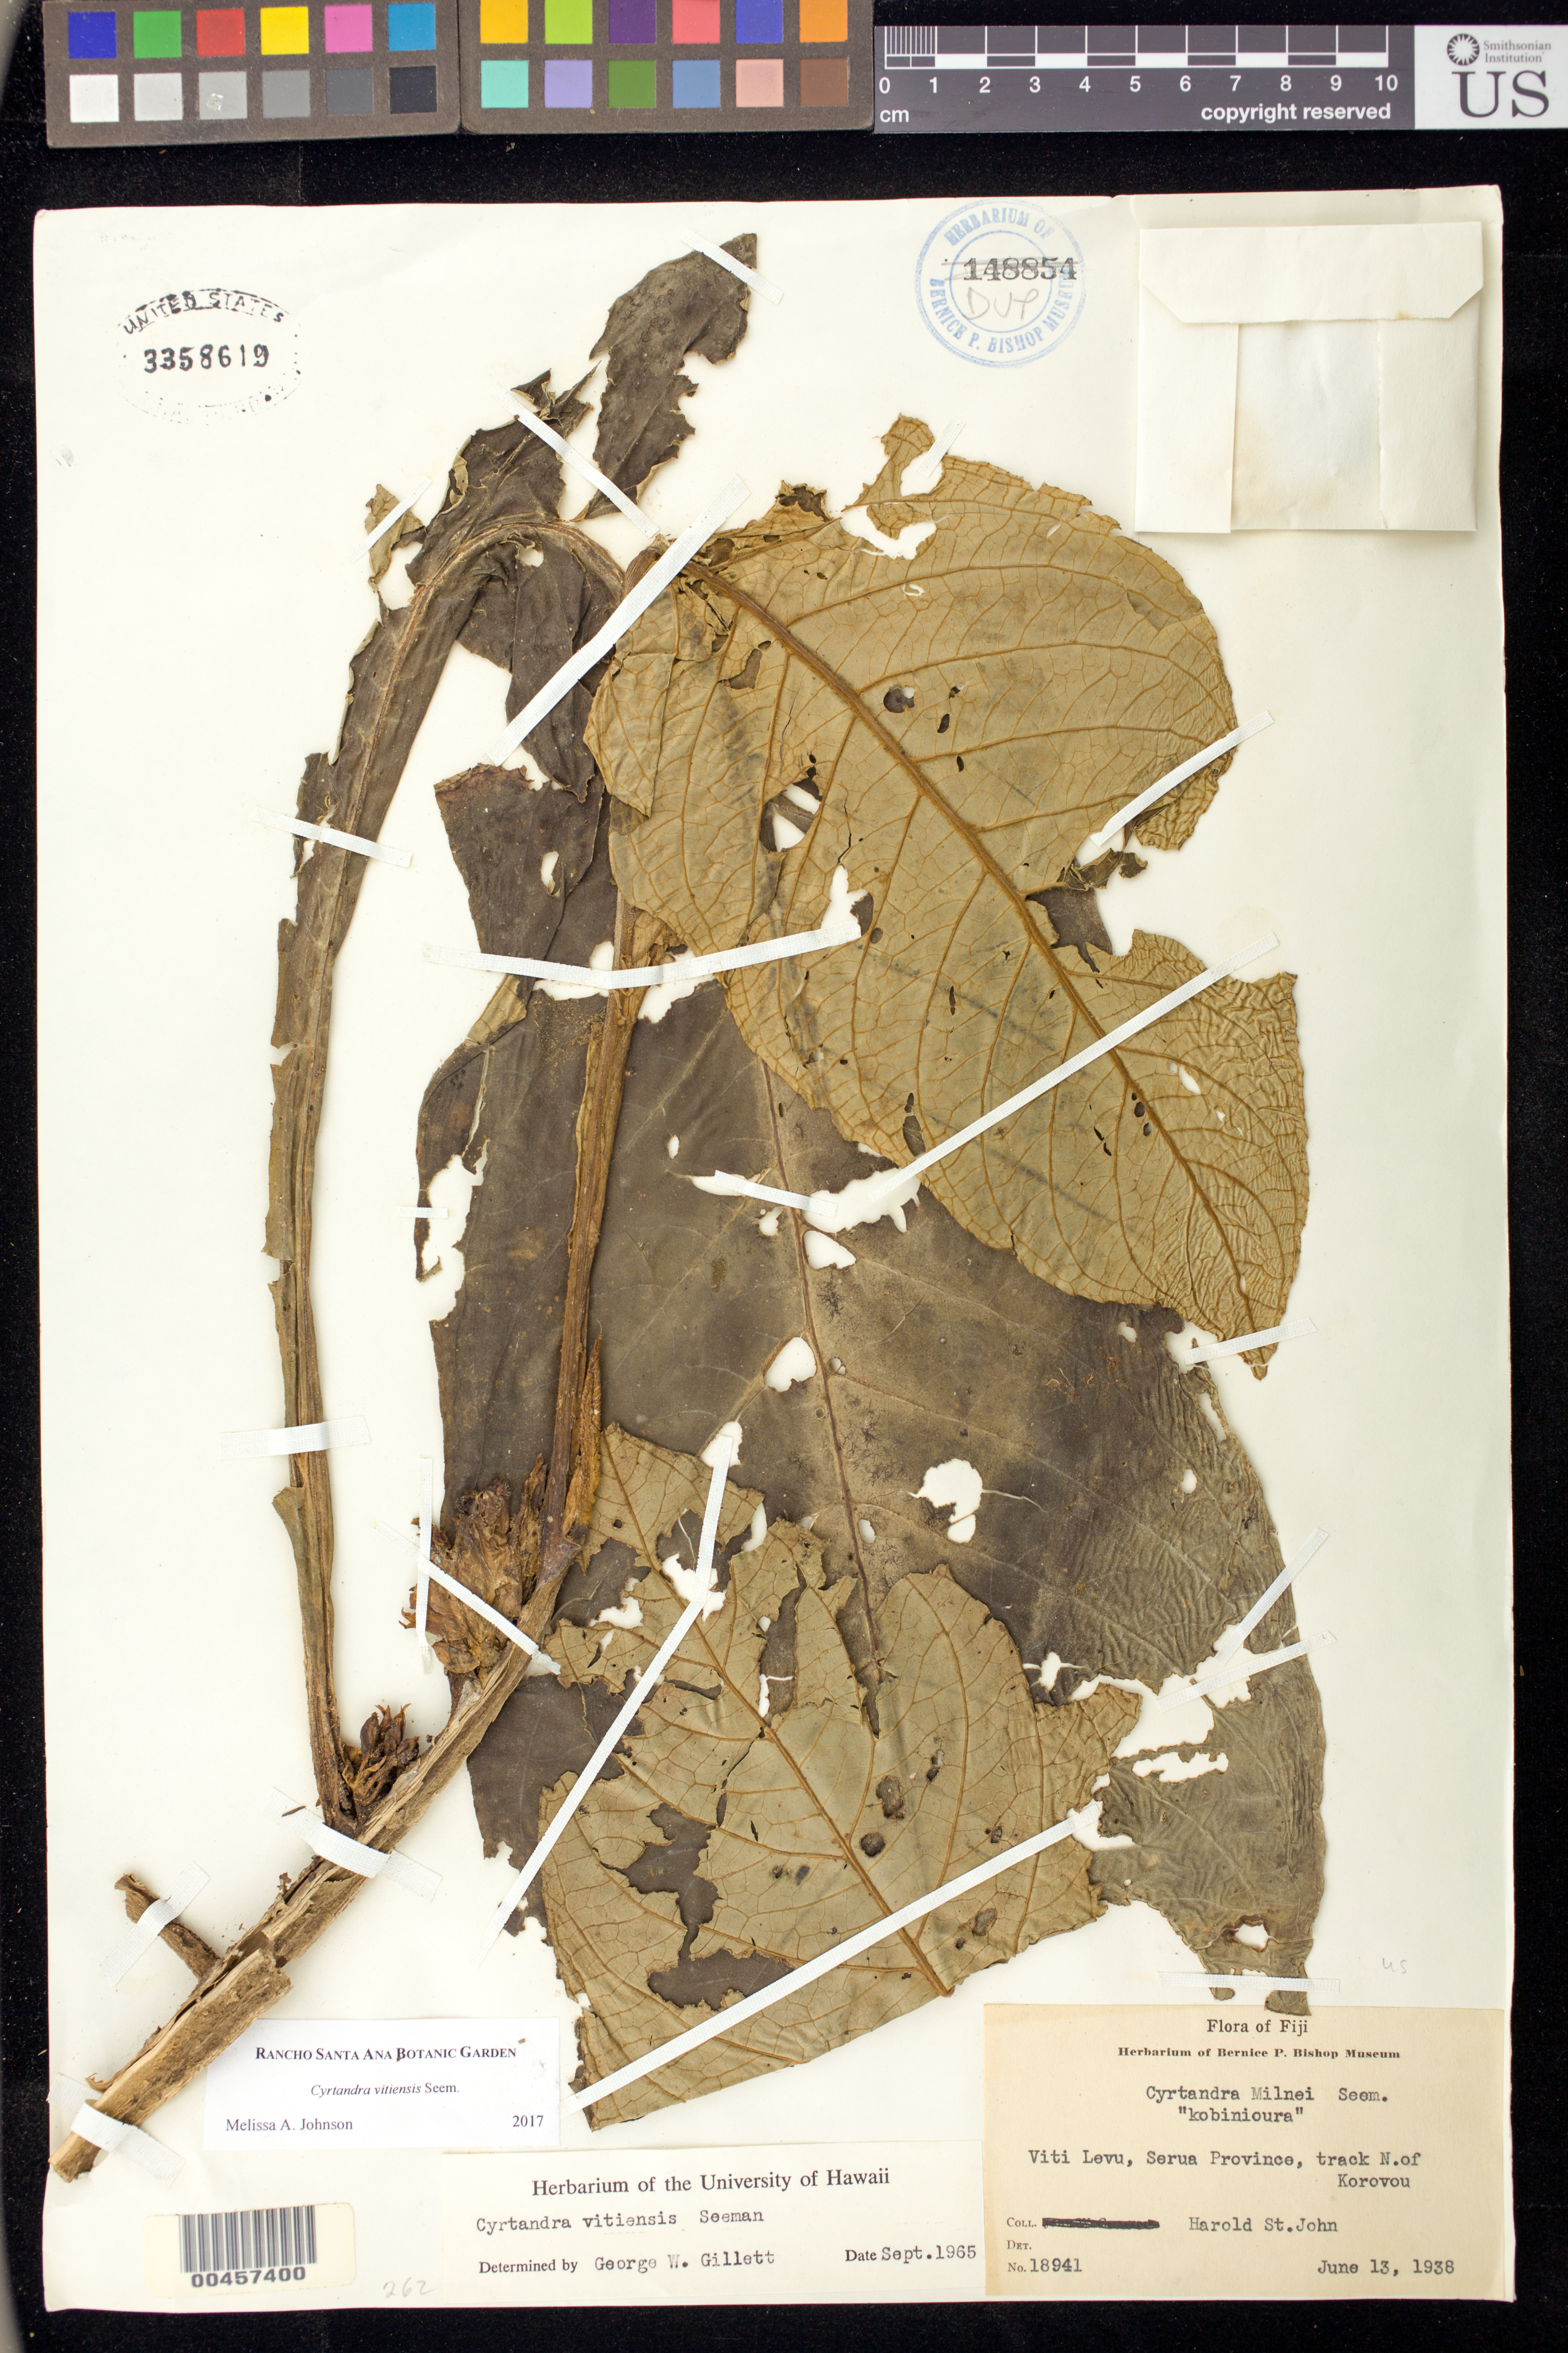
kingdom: Plantae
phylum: Tracheophyta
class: Magnoliopsida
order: Lamiales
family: Gesneriaceae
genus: Cyrtandra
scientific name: Cyrtandra vitiensis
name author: Seem.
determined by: Johnson, Melissa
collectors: H. St. John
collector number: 18941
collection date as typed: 13 Jun 1938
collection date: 1938-06-13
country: Fiji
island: Viti Levu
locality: Serua, n of korovou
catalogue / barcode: US 3358619